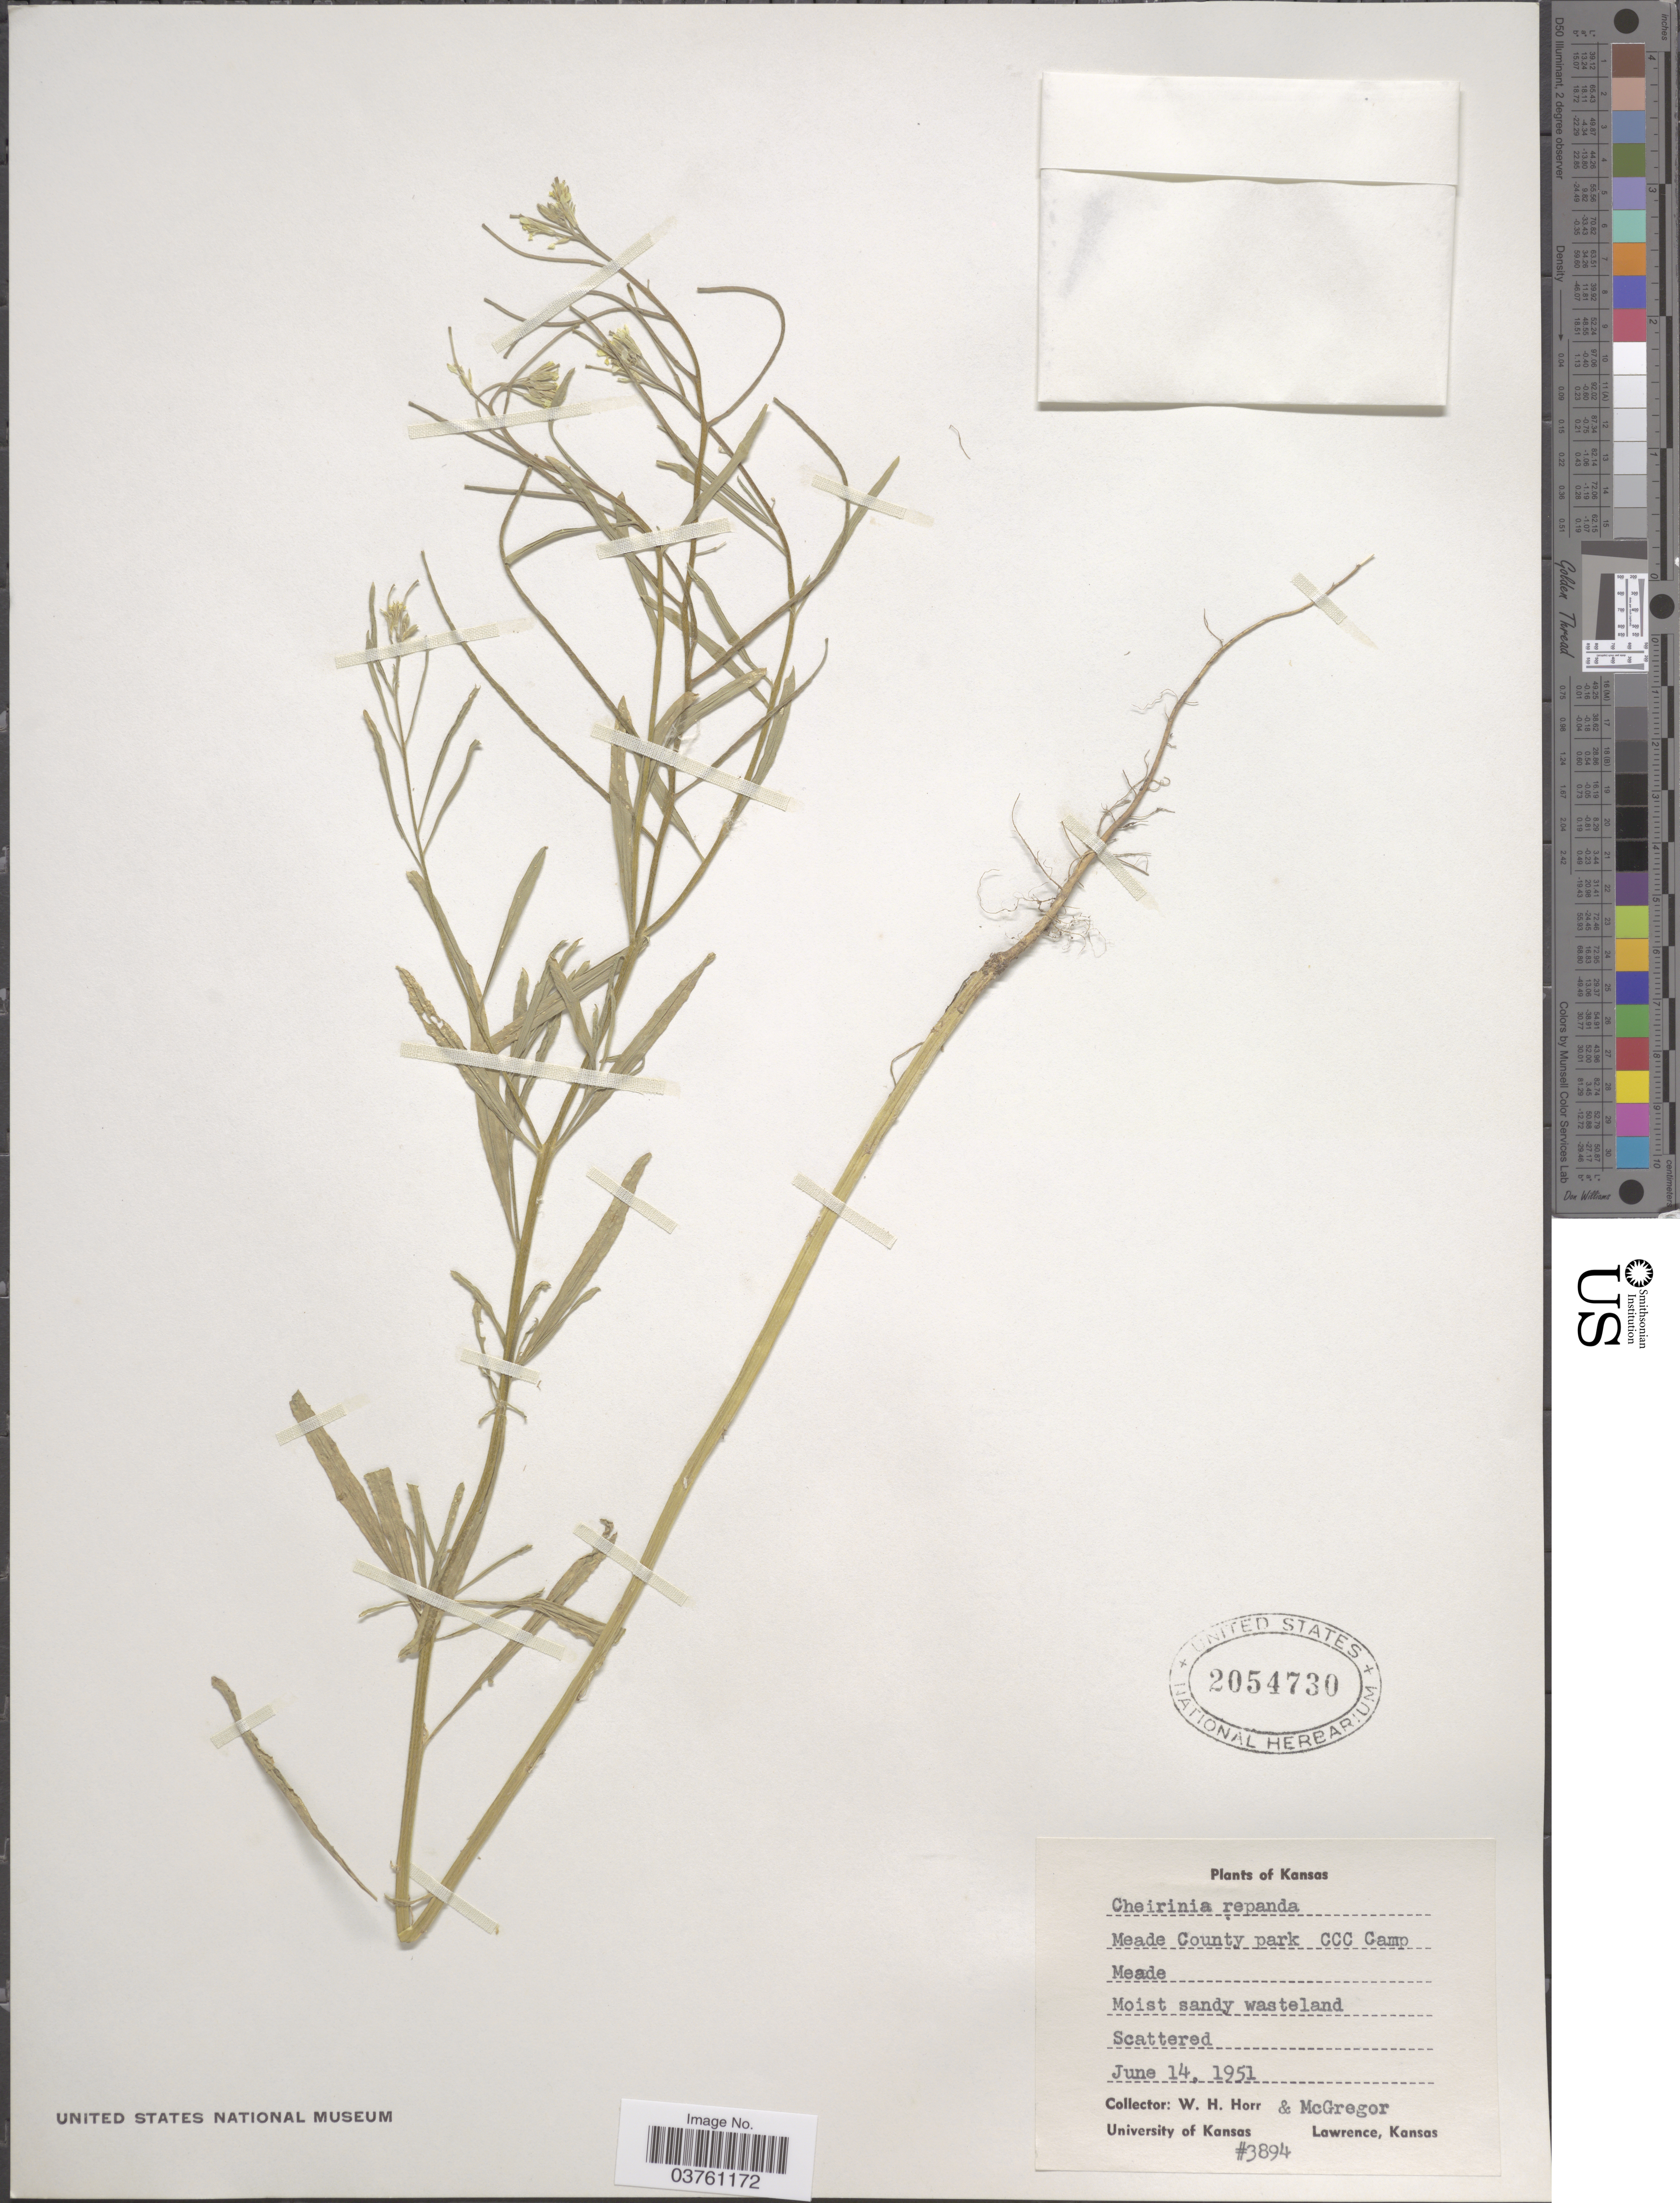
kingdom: Plantae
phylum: Tracheophyta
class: Magnoliopsida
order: Brassicales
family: Brassicaceae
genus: Erysimum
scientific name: Erysimum repandum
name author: L.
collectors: W. H. Horr & -. McGregor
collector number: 3894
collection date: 1951-06-14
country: United States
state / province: Kansas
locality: Meade County park CCC Camp. Meade.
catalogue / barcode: US 2054730